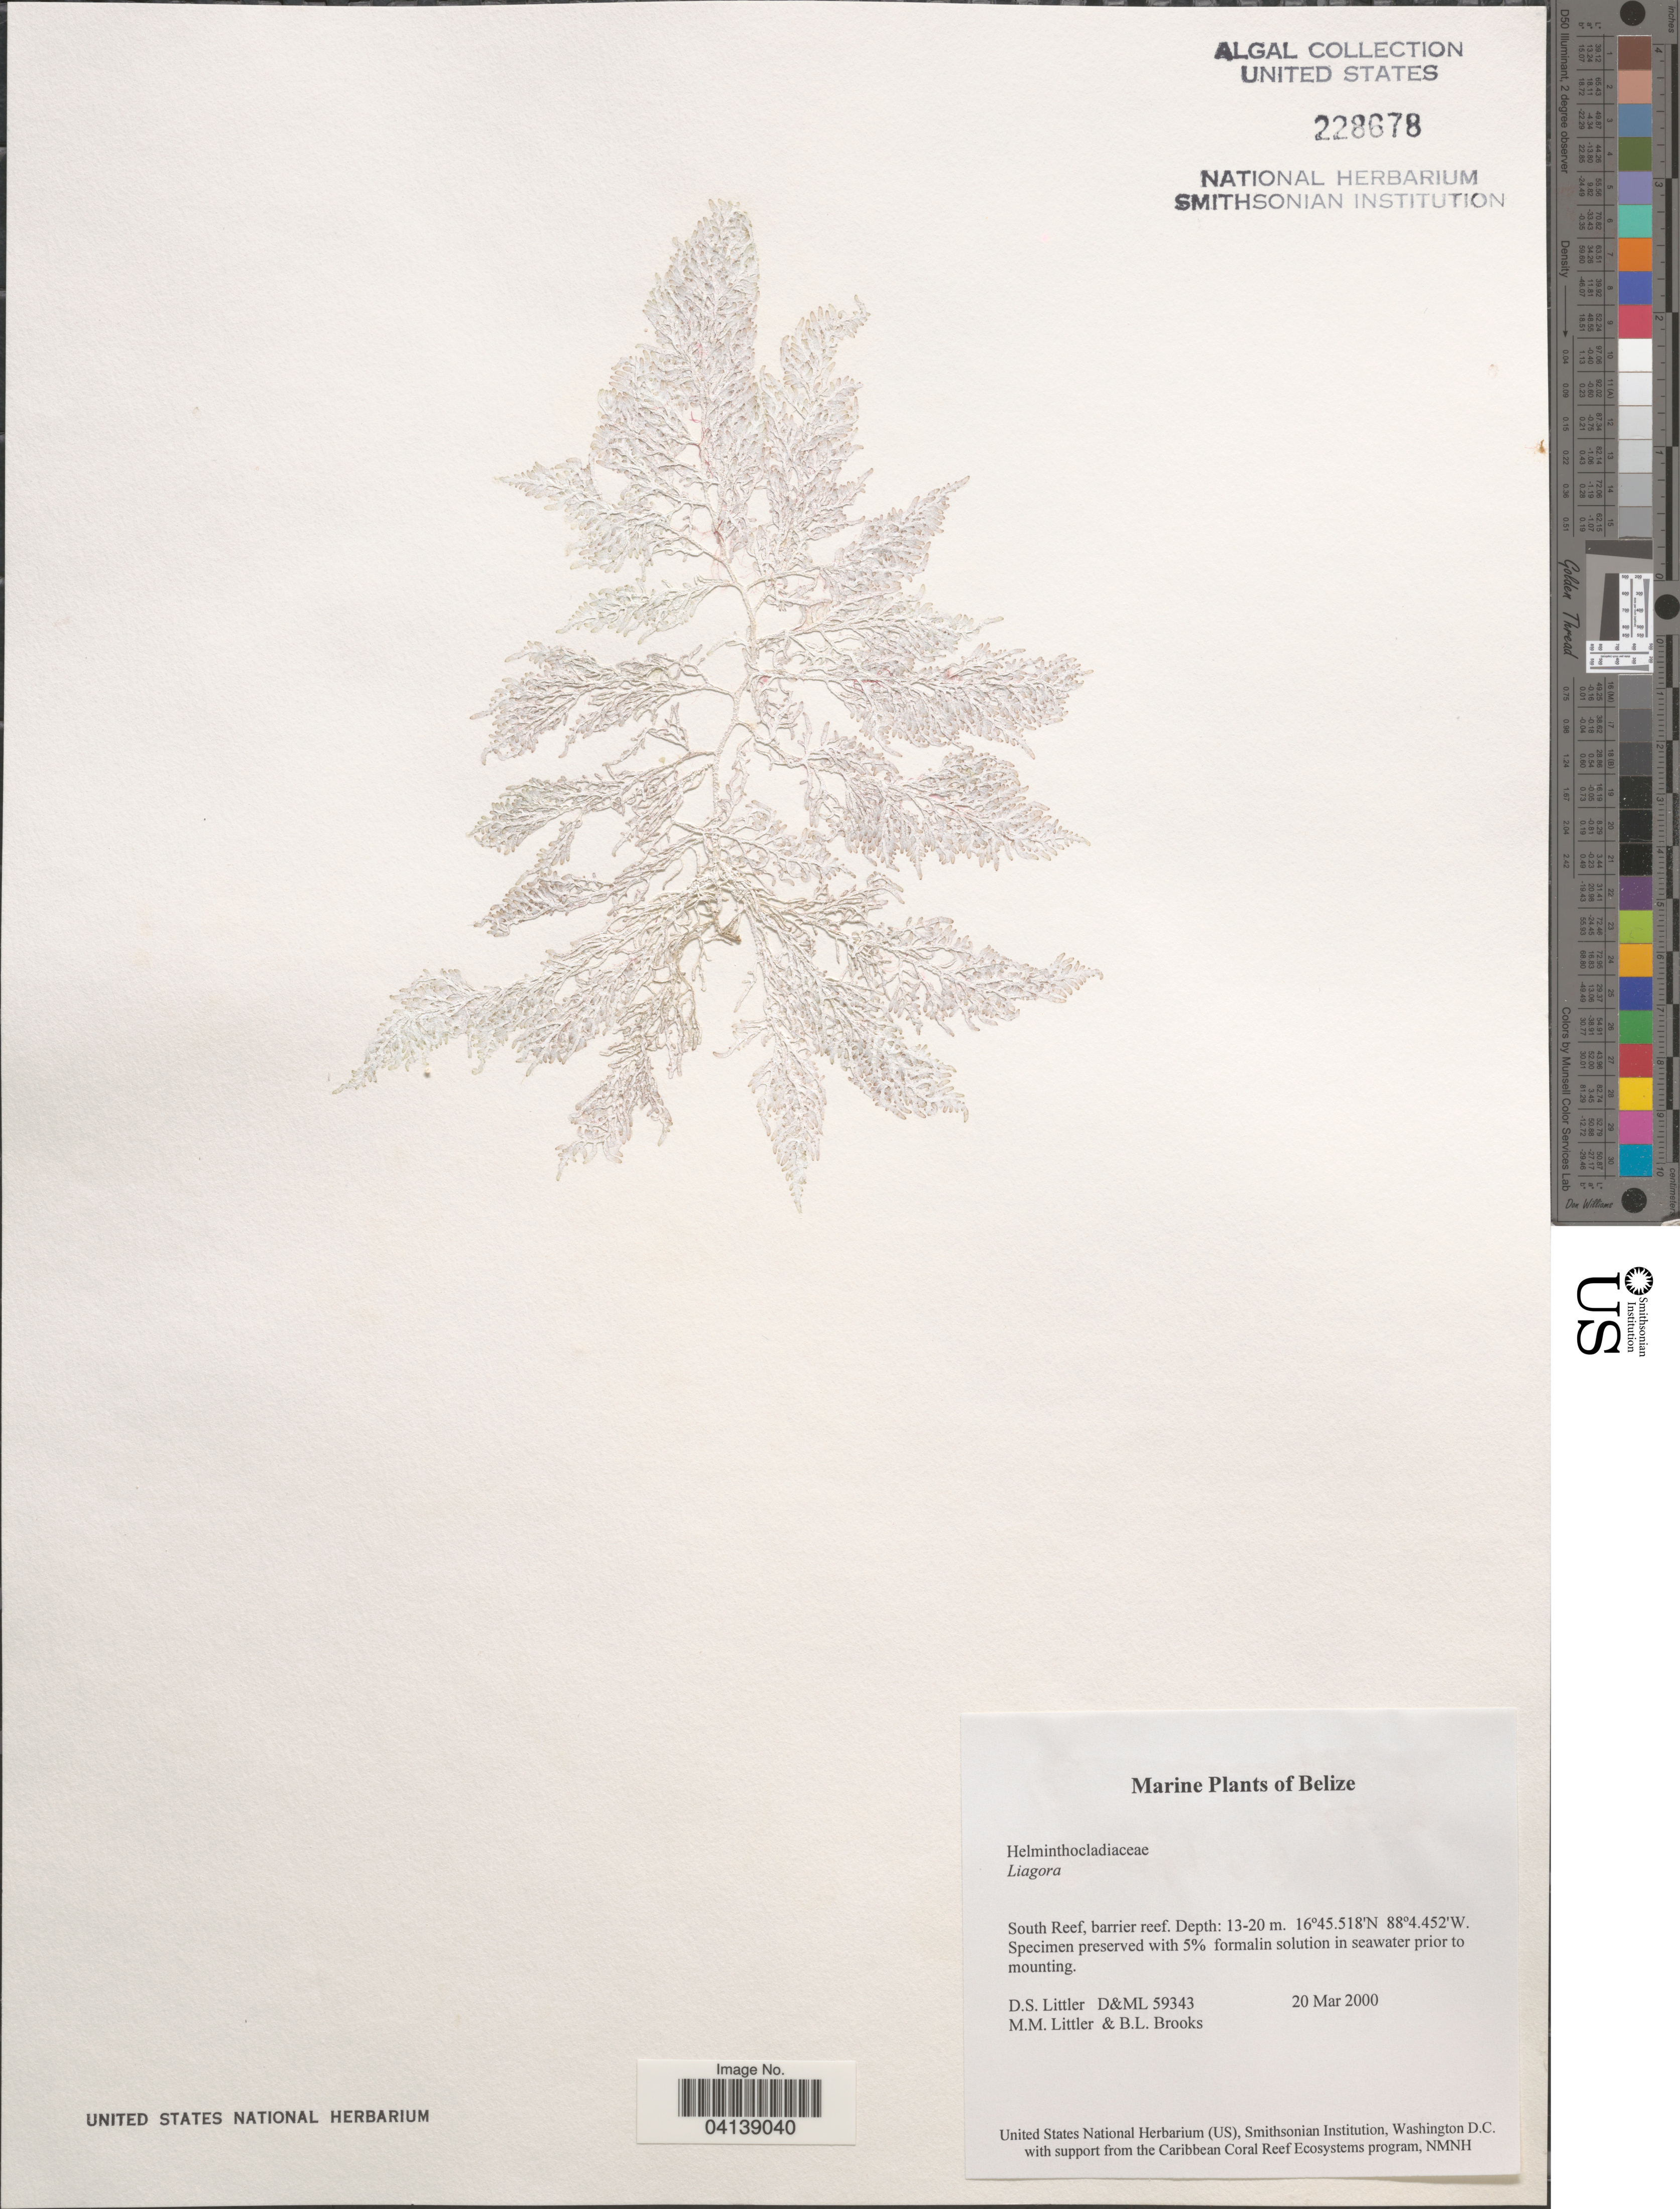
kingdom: Plantae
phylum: Rhodophyta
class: Florideophyceae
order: Nemaliales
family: Liagoraceae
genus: Liagora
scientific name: Liagora sp.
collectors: D. S. Littler & B. Brooks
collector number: D&ML 59343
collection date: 2000-03-20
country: Belize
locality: South Reef, barrier reef.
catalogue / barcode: US 228678